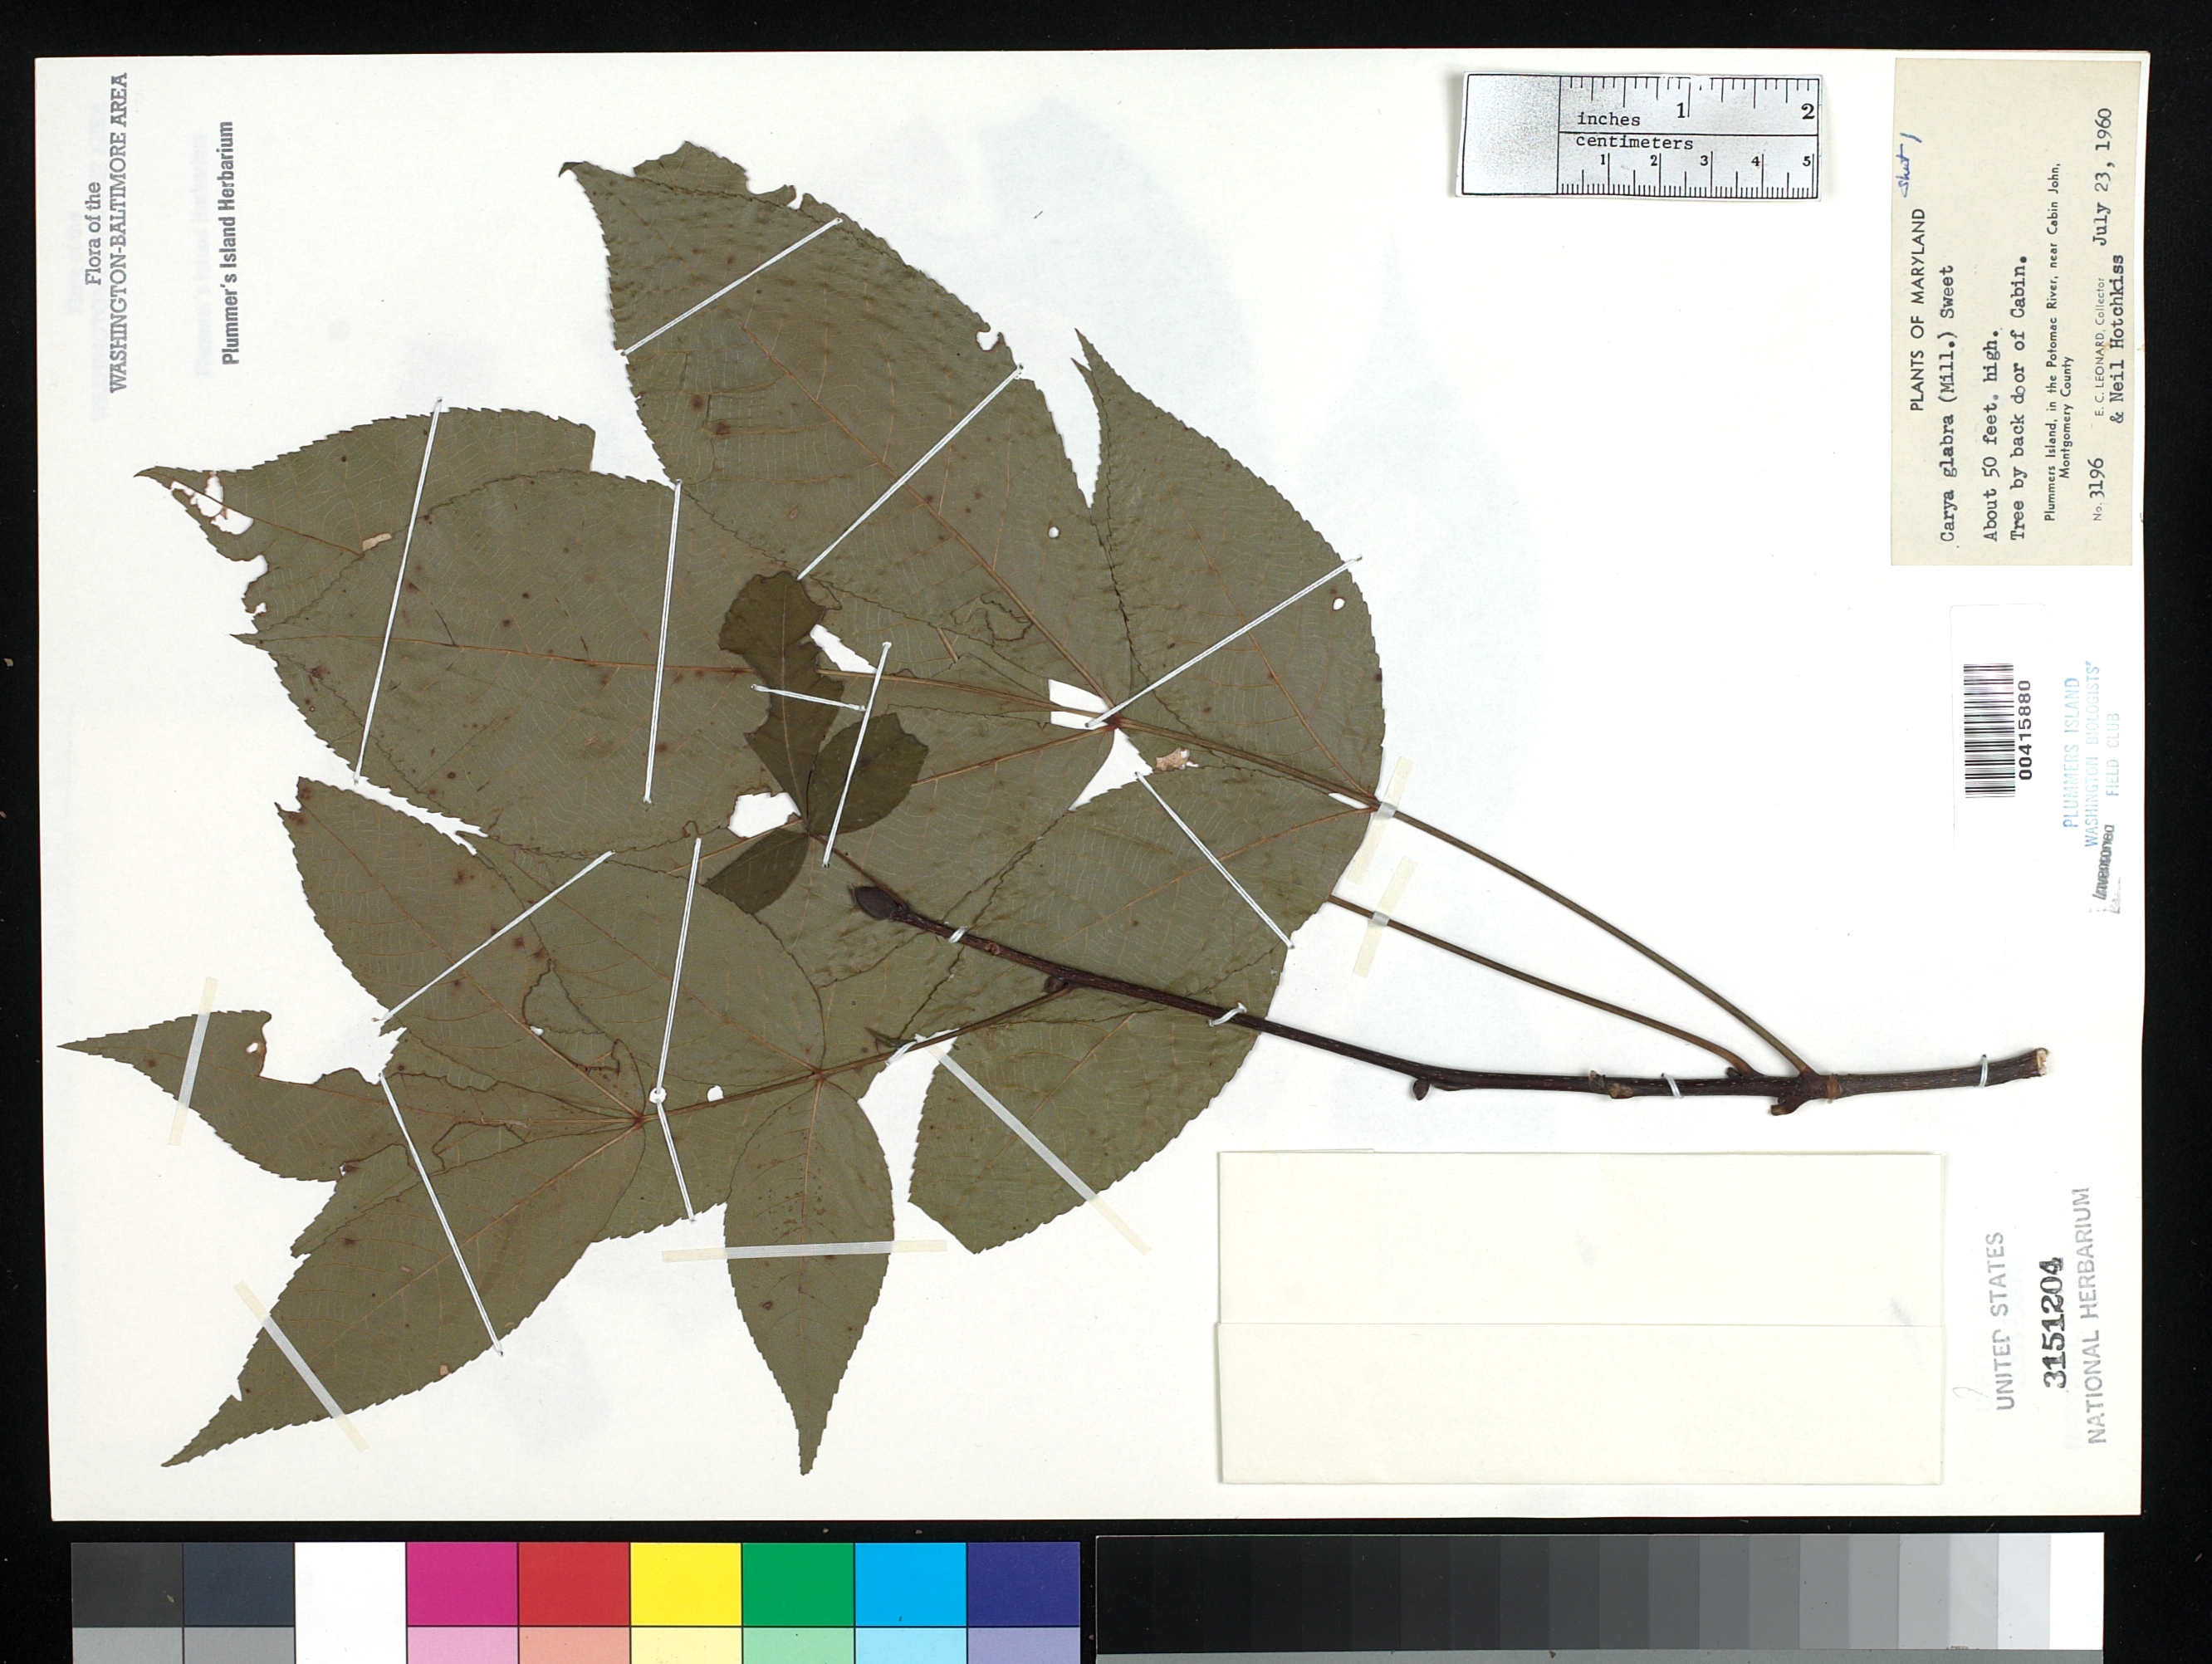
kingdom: Plantae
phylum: Tracheophyta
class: Magnoliopsida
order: Fagales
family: Juglandaceae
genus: Carya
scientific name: Carya glabra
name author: (Mill.) Sweet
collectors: N. Hotchkiss & E. C. Leonard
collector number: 3196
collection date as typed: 23 Jul 1960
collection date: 1960-07-23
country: United States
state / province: Maryland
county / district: Montgomery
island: Plummers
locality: Plummer's Island, tree by back door of Cabin C. & O. Canal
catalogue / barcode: US 3151204